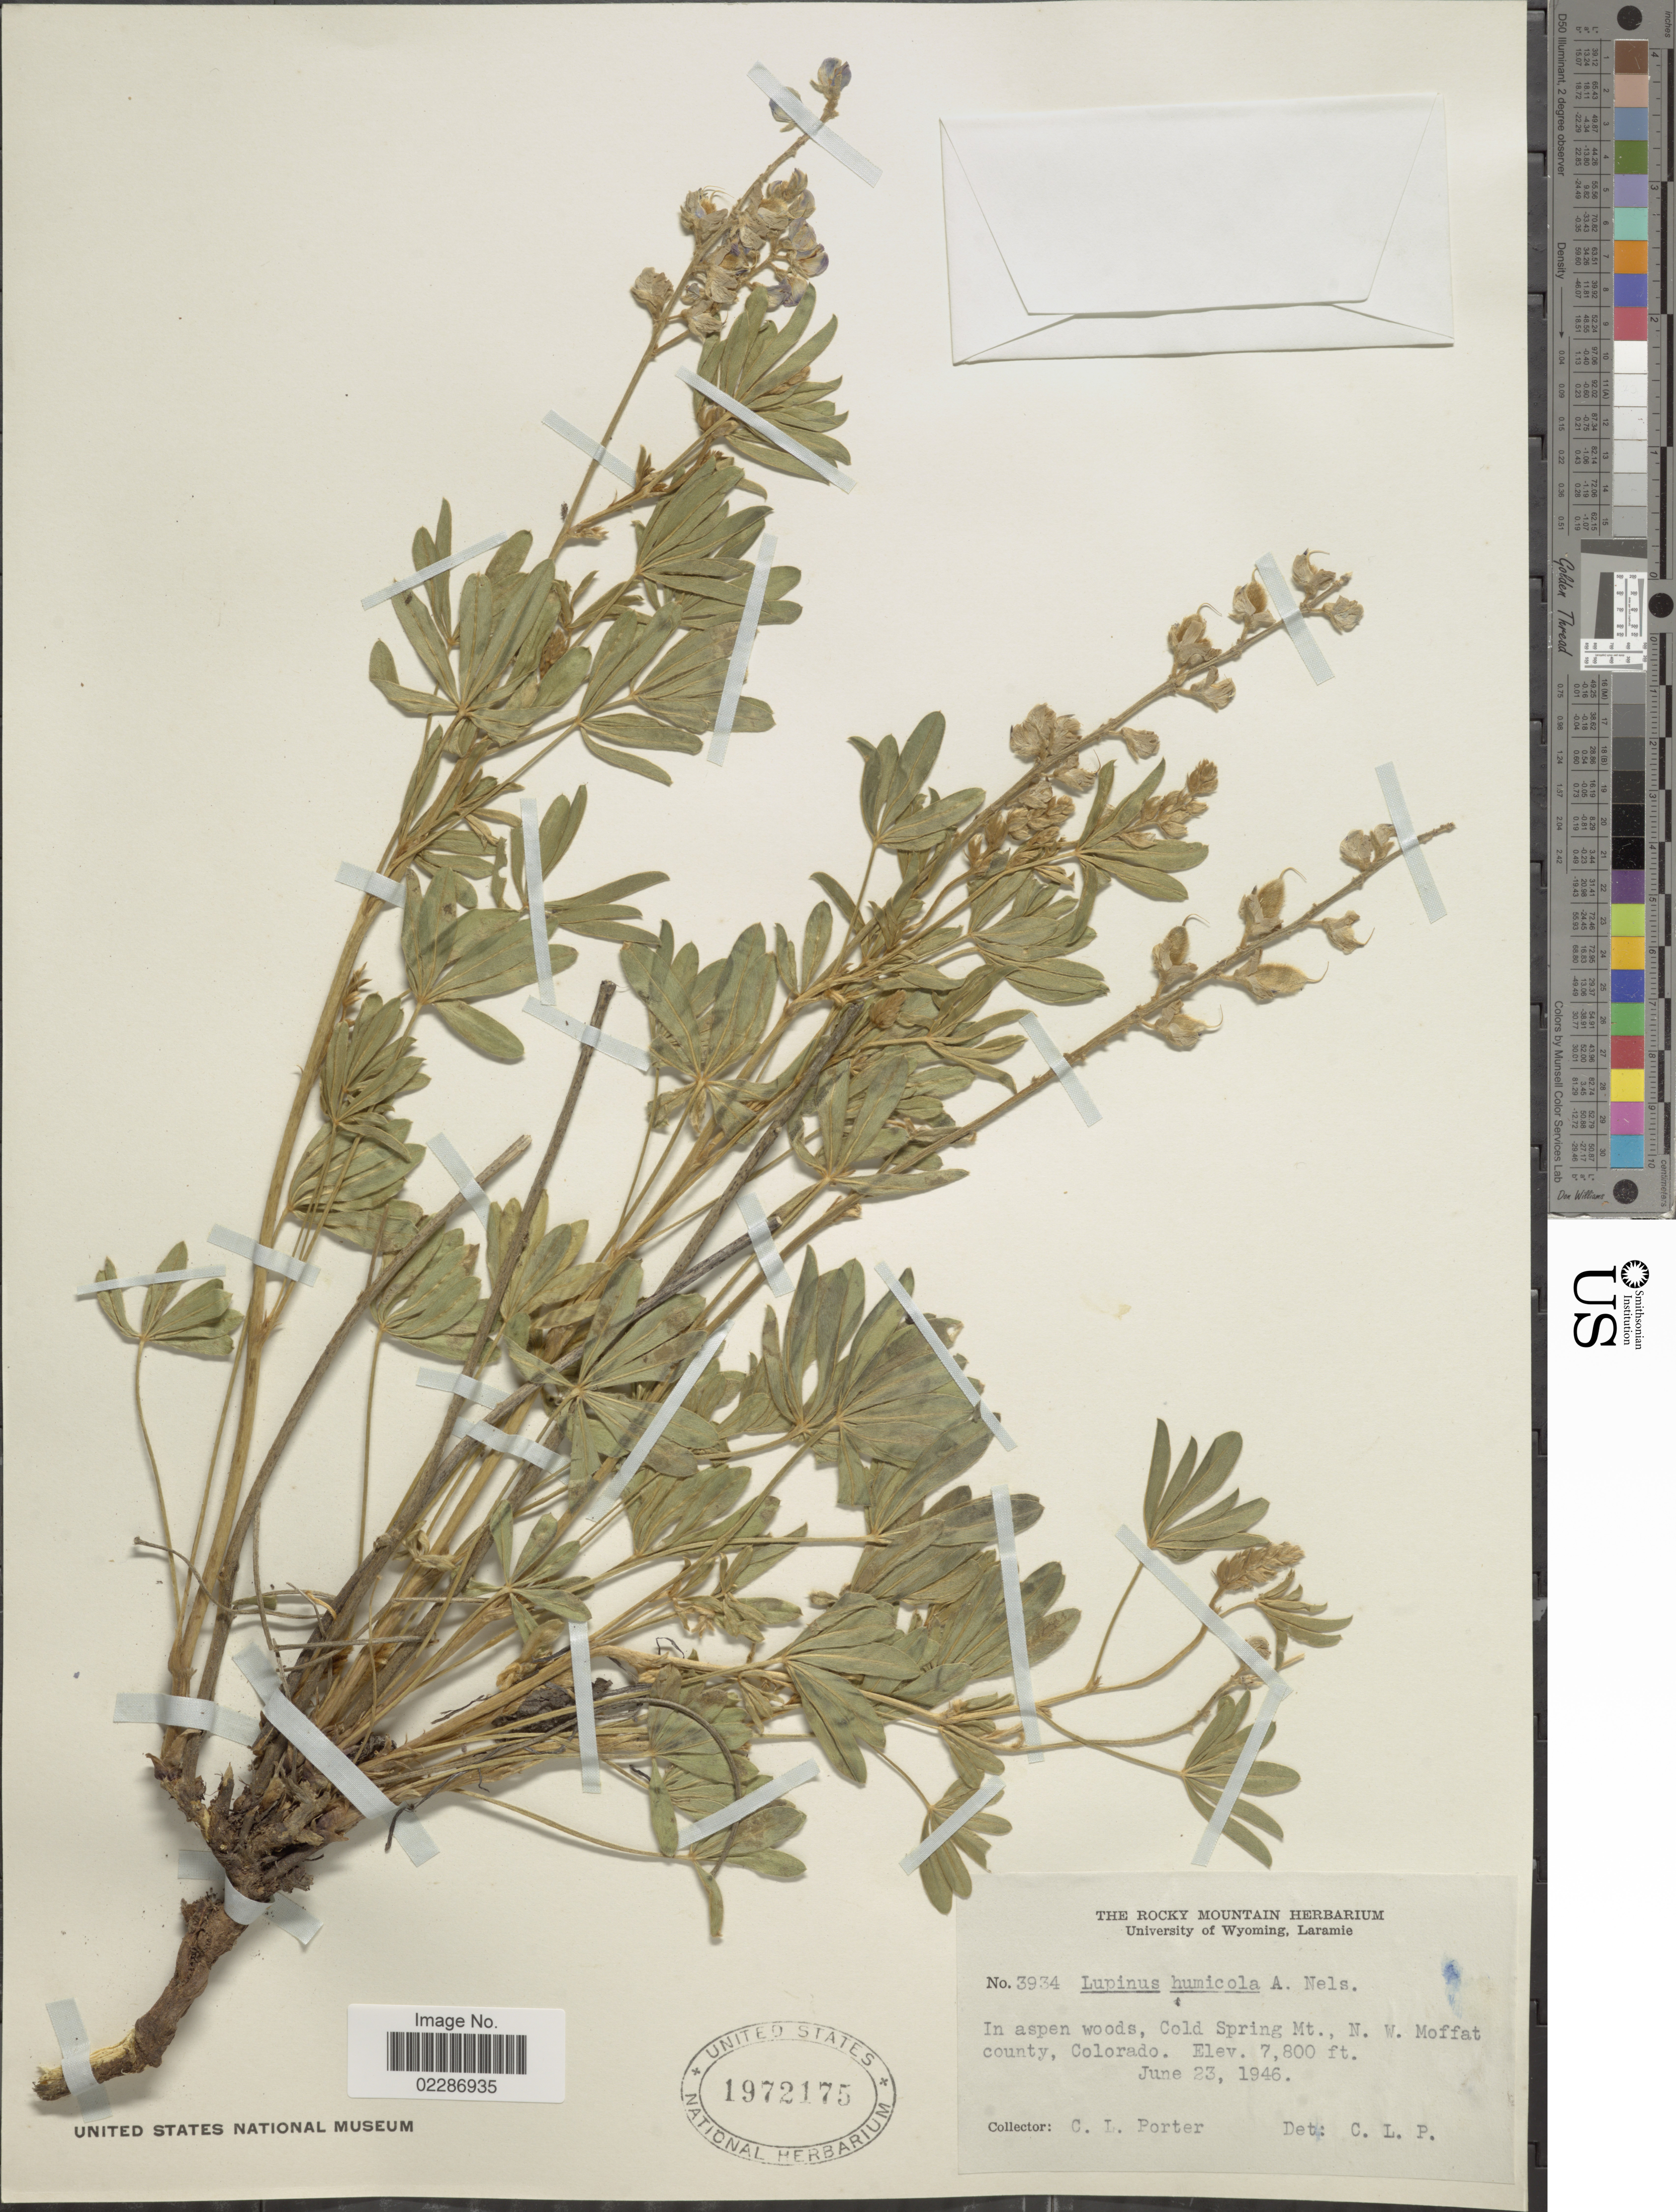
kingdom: Plantae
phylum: Tracheophyta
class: Magnoliopsida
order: Fabales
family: Fabaceae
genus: Lupinus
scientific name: Lupinus wyethii subsp. wyethii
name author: S. Watson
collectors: C. L. Porter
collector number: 3934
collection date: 1946-06-23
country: United States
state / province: Colorado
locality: In aspen woods, Cold Spring Mt., N.W. Moffat county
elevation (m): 2377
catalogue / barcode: US 1972175